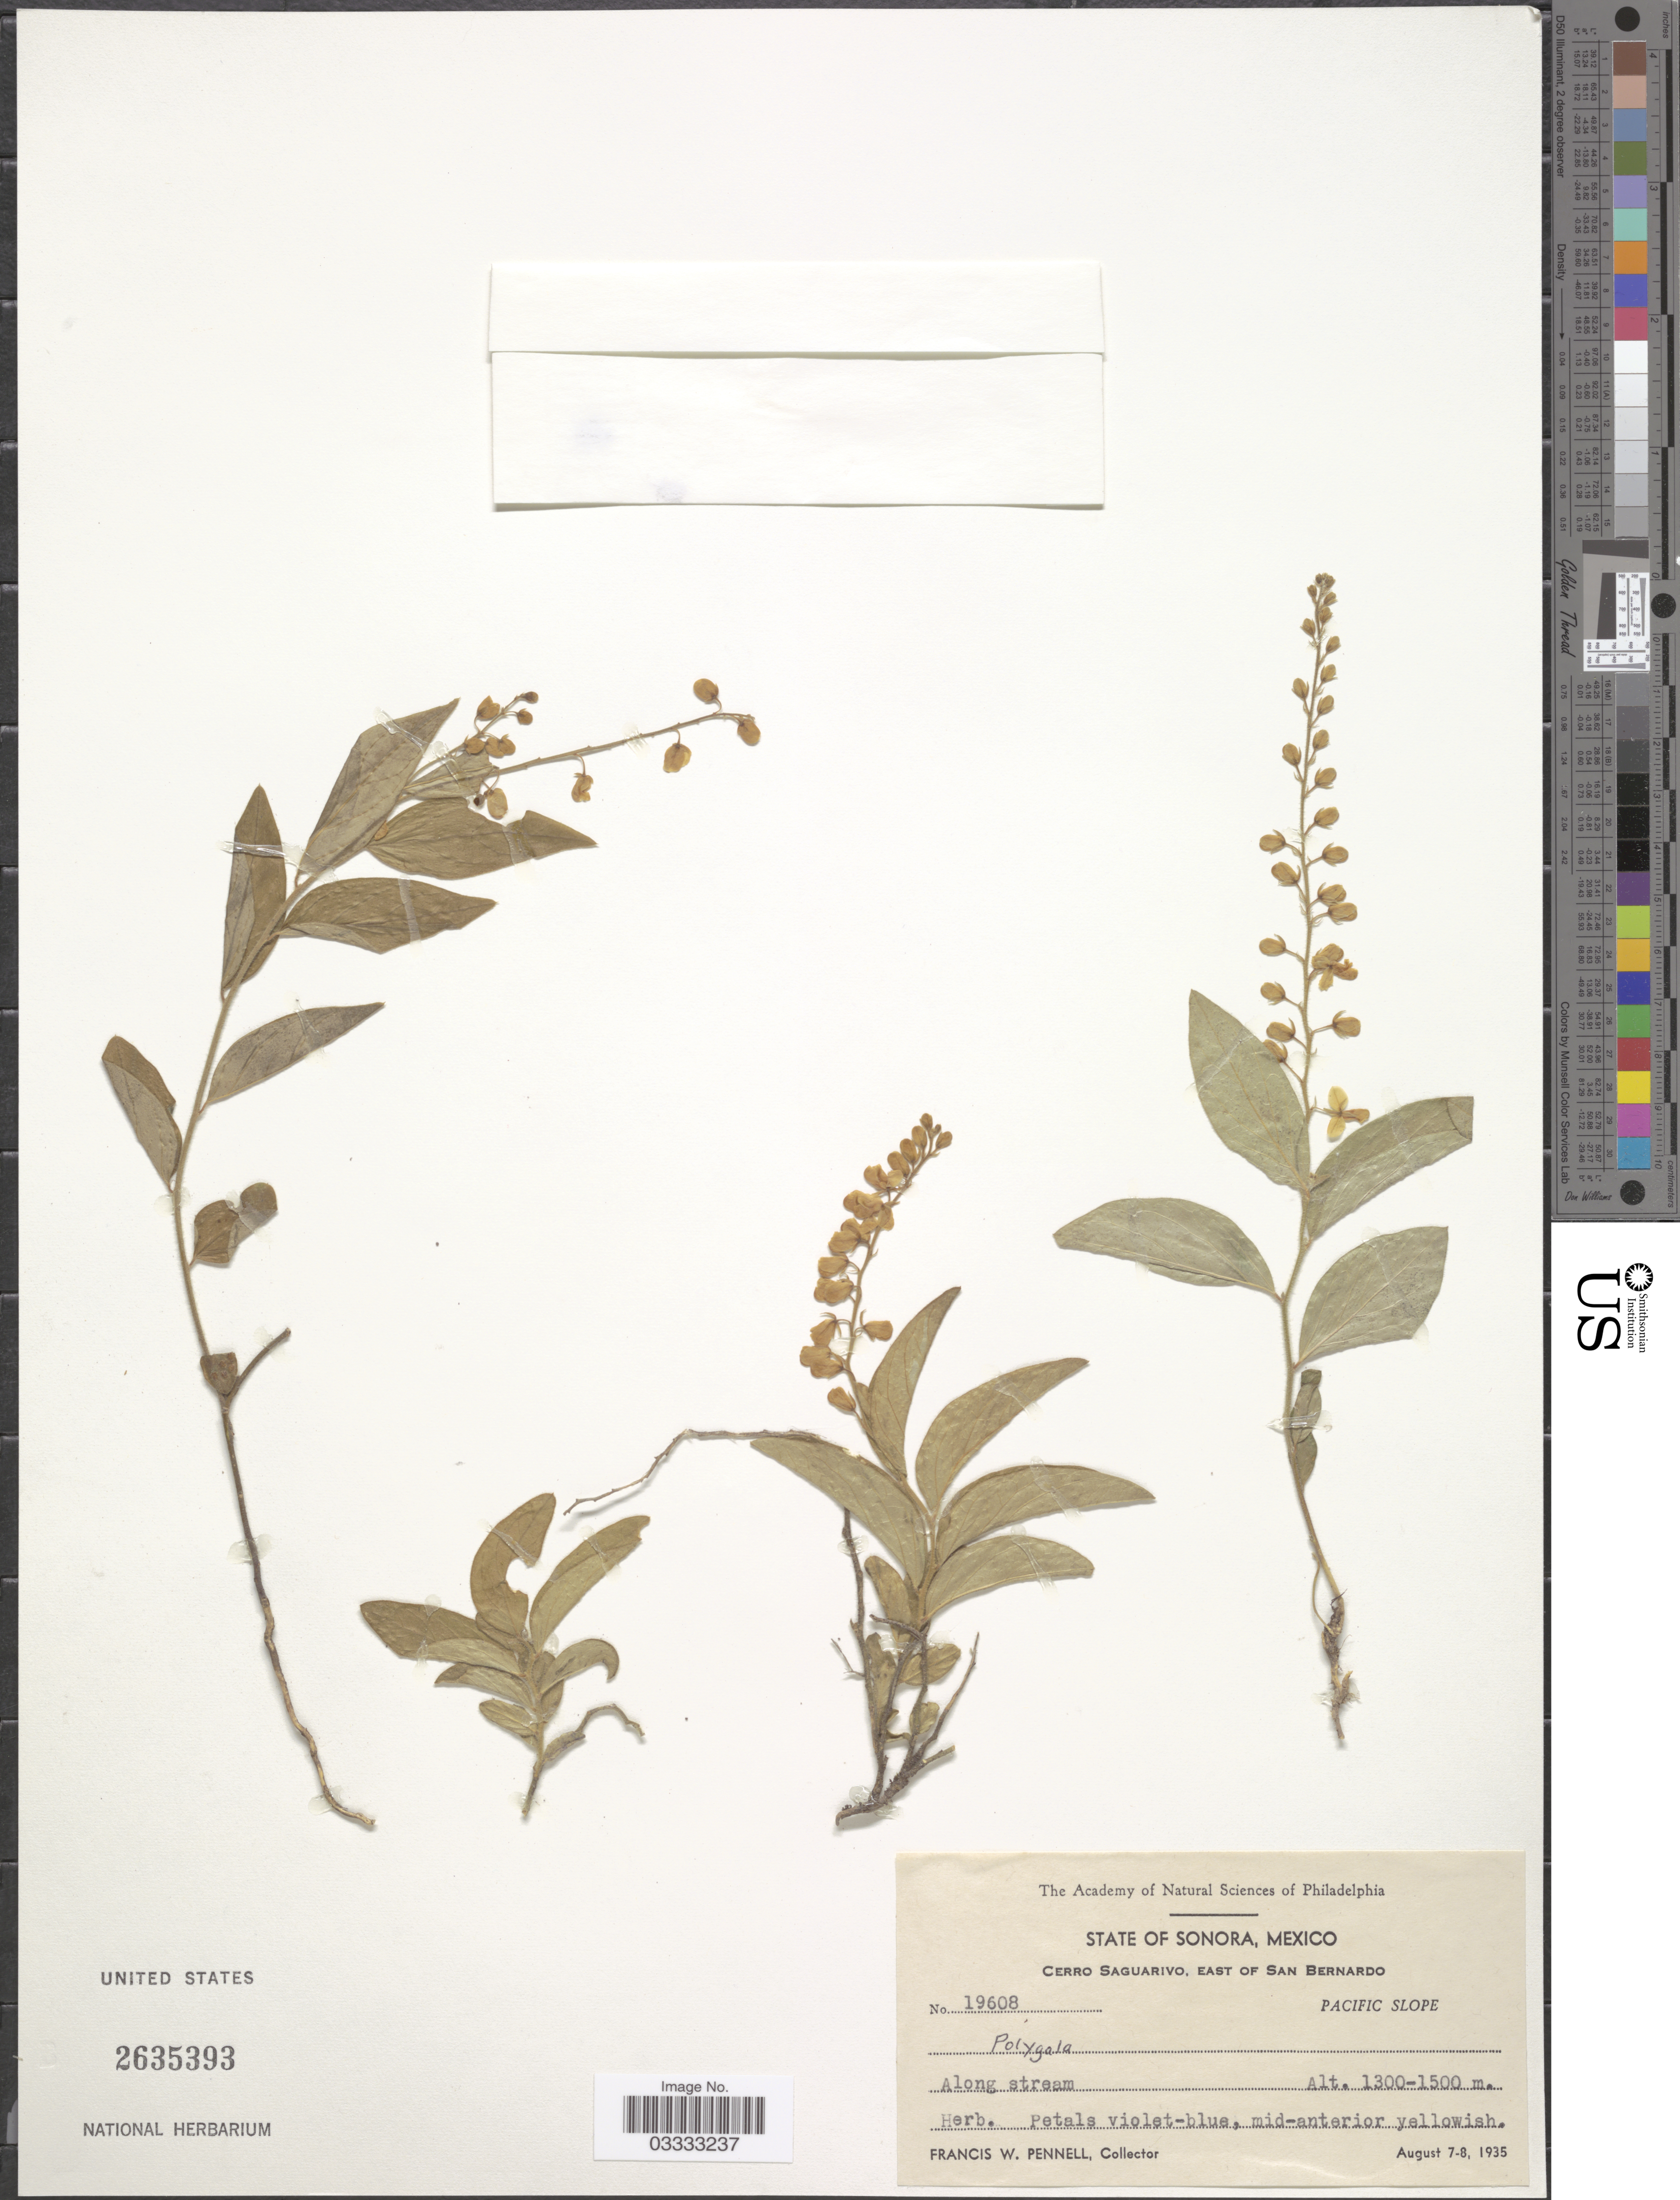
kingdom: Plantae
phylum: Tracheophyta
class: Magnoliopsida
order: Fabales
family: Polygalaceae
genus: Polygala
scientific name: Polygala sp.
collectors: F. W. Pennell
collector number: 19608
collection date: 1935-08-07/1935-08-08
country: Mexico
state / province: Sonora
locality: Cerro Saguarivo, East of San Bernardo. Pacific Slope. Along stream.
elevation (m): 1300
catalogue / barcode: US 2635393